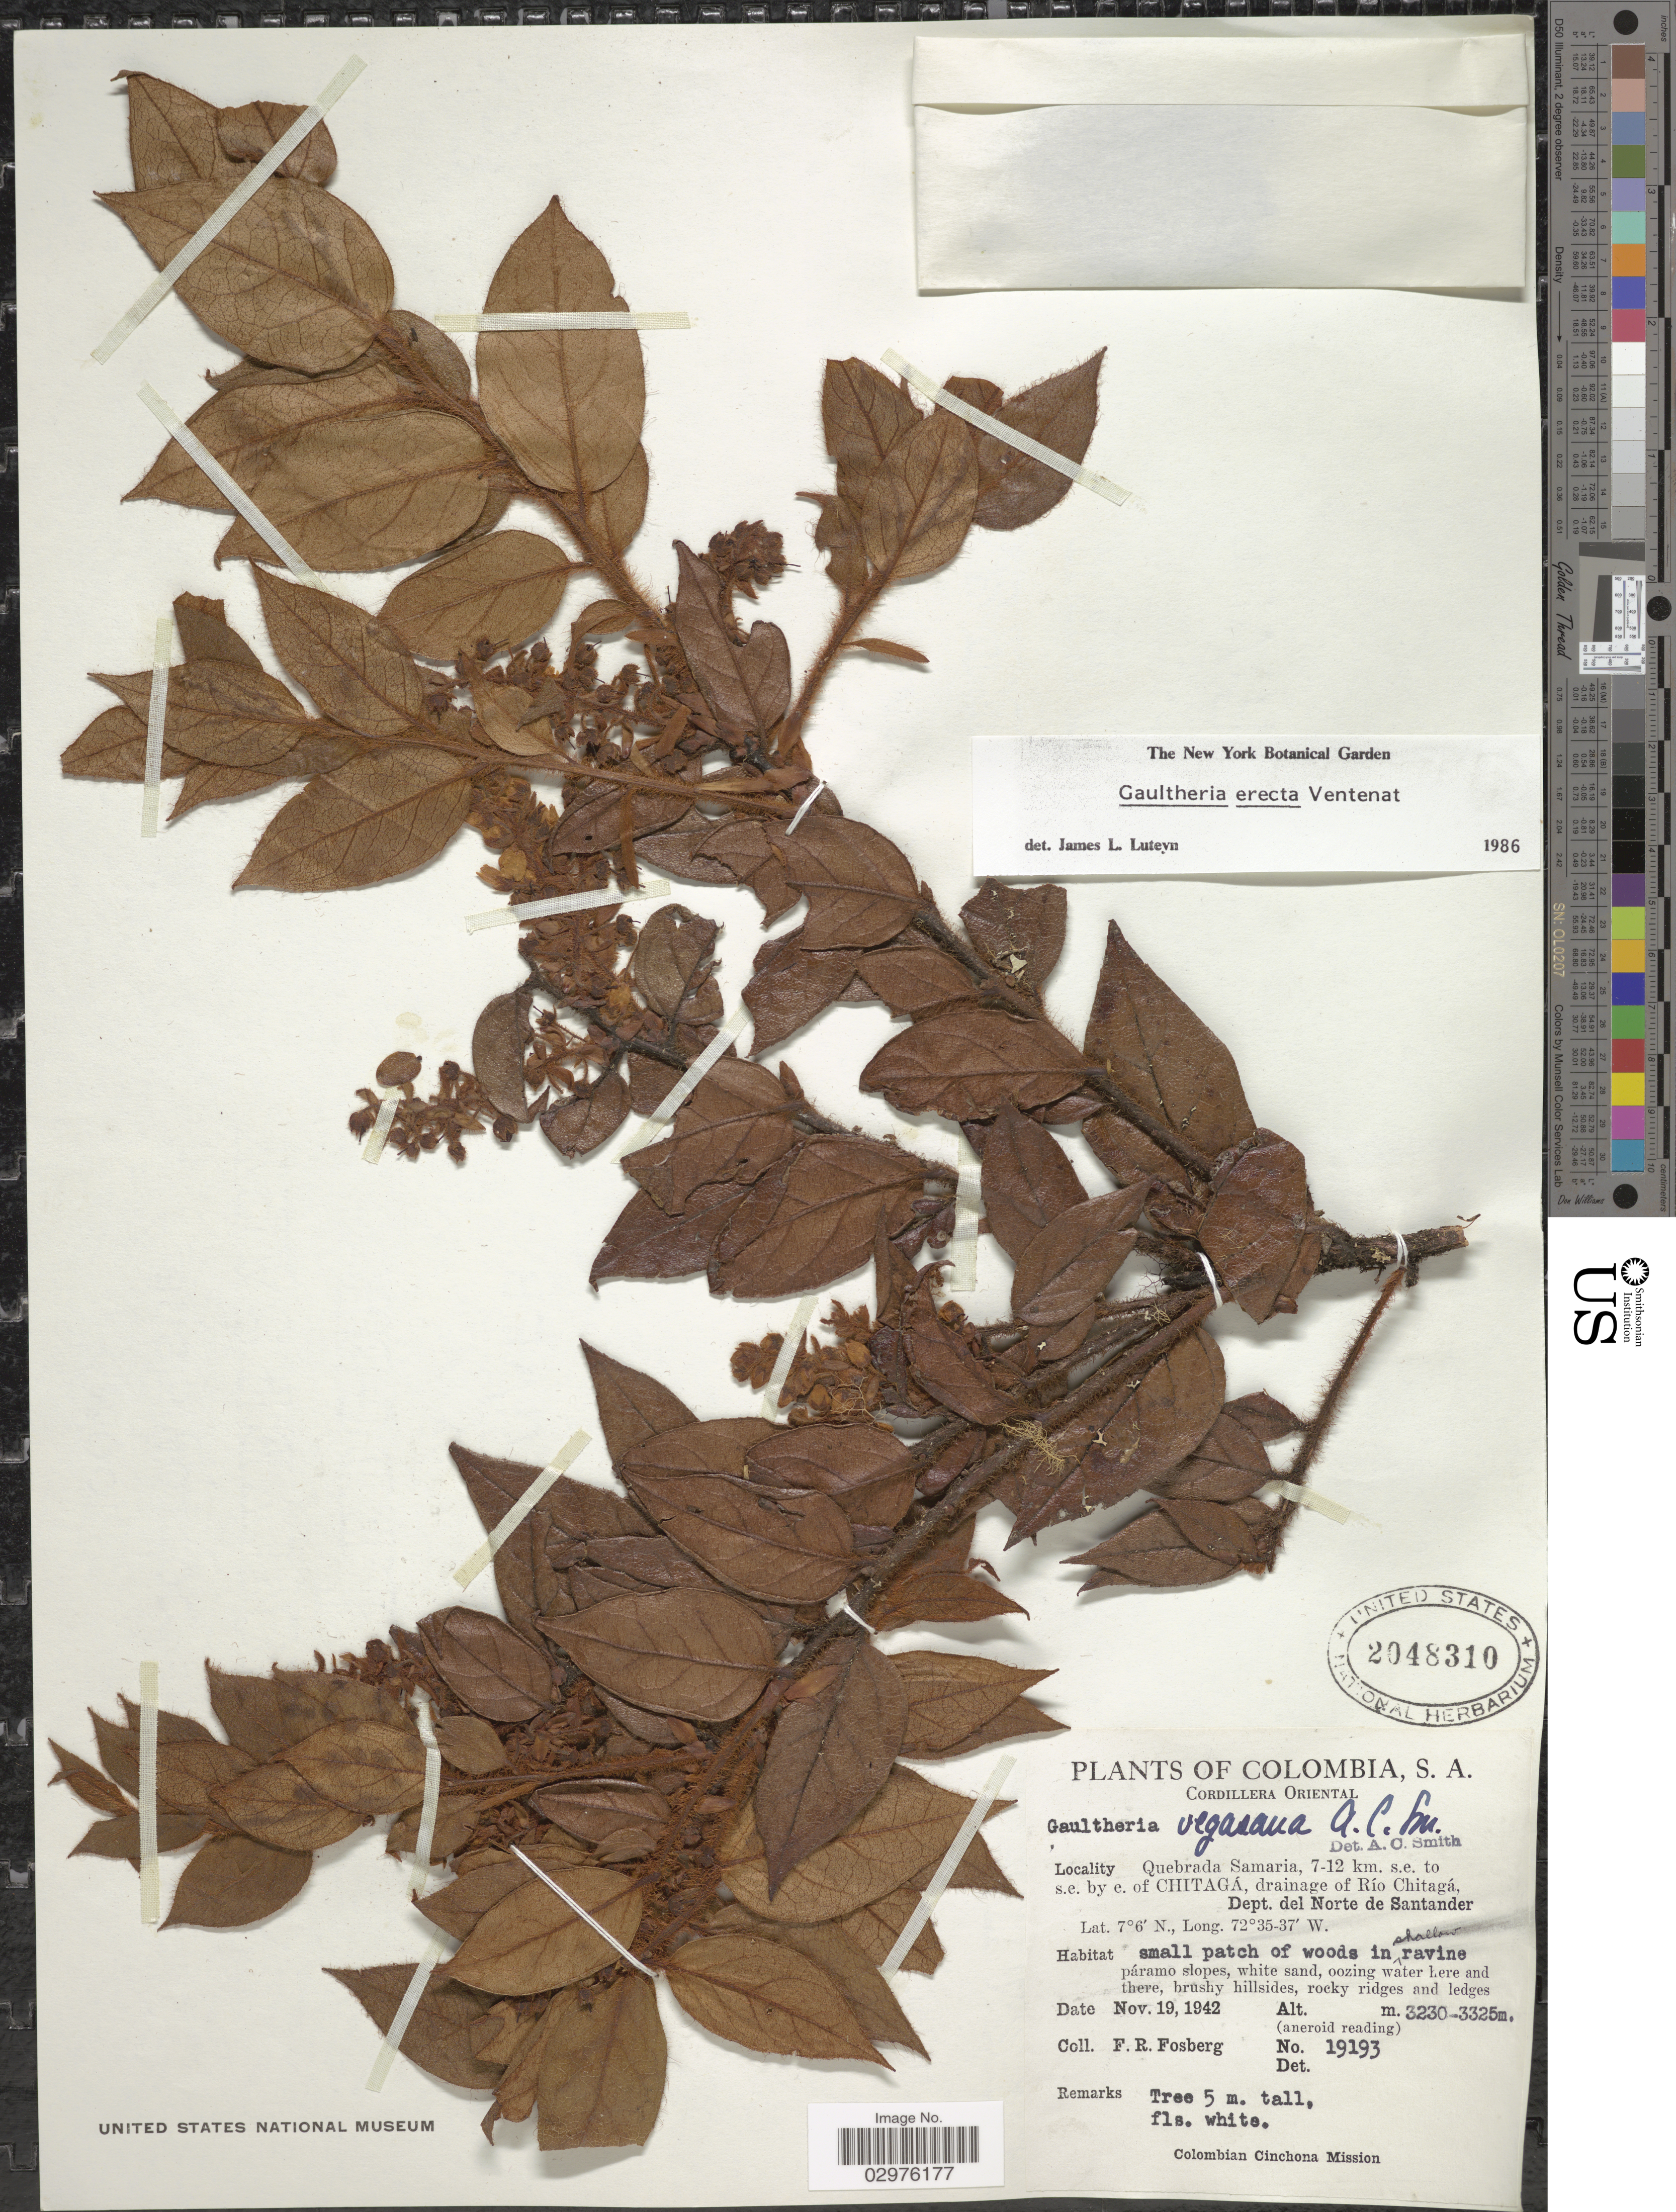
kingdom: Plantae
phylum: Tracheophyta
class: Magnoliopsida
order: Ericales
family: Ericaceae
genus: Gaultheria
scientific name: Gaultheria erecta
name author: Vent.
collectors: F. R. Fosberg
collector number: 19193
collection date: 1942-11-19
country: Colombia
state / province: Norte de Santander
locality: Cordillera Oriental. Quebrada Samaria, 7-12 km. s.e. to s.e. by e. of Chitagá, drainage of Río Chitagá, Dept. del Norte de Santander.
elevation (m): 3230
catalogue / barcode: US 2048310